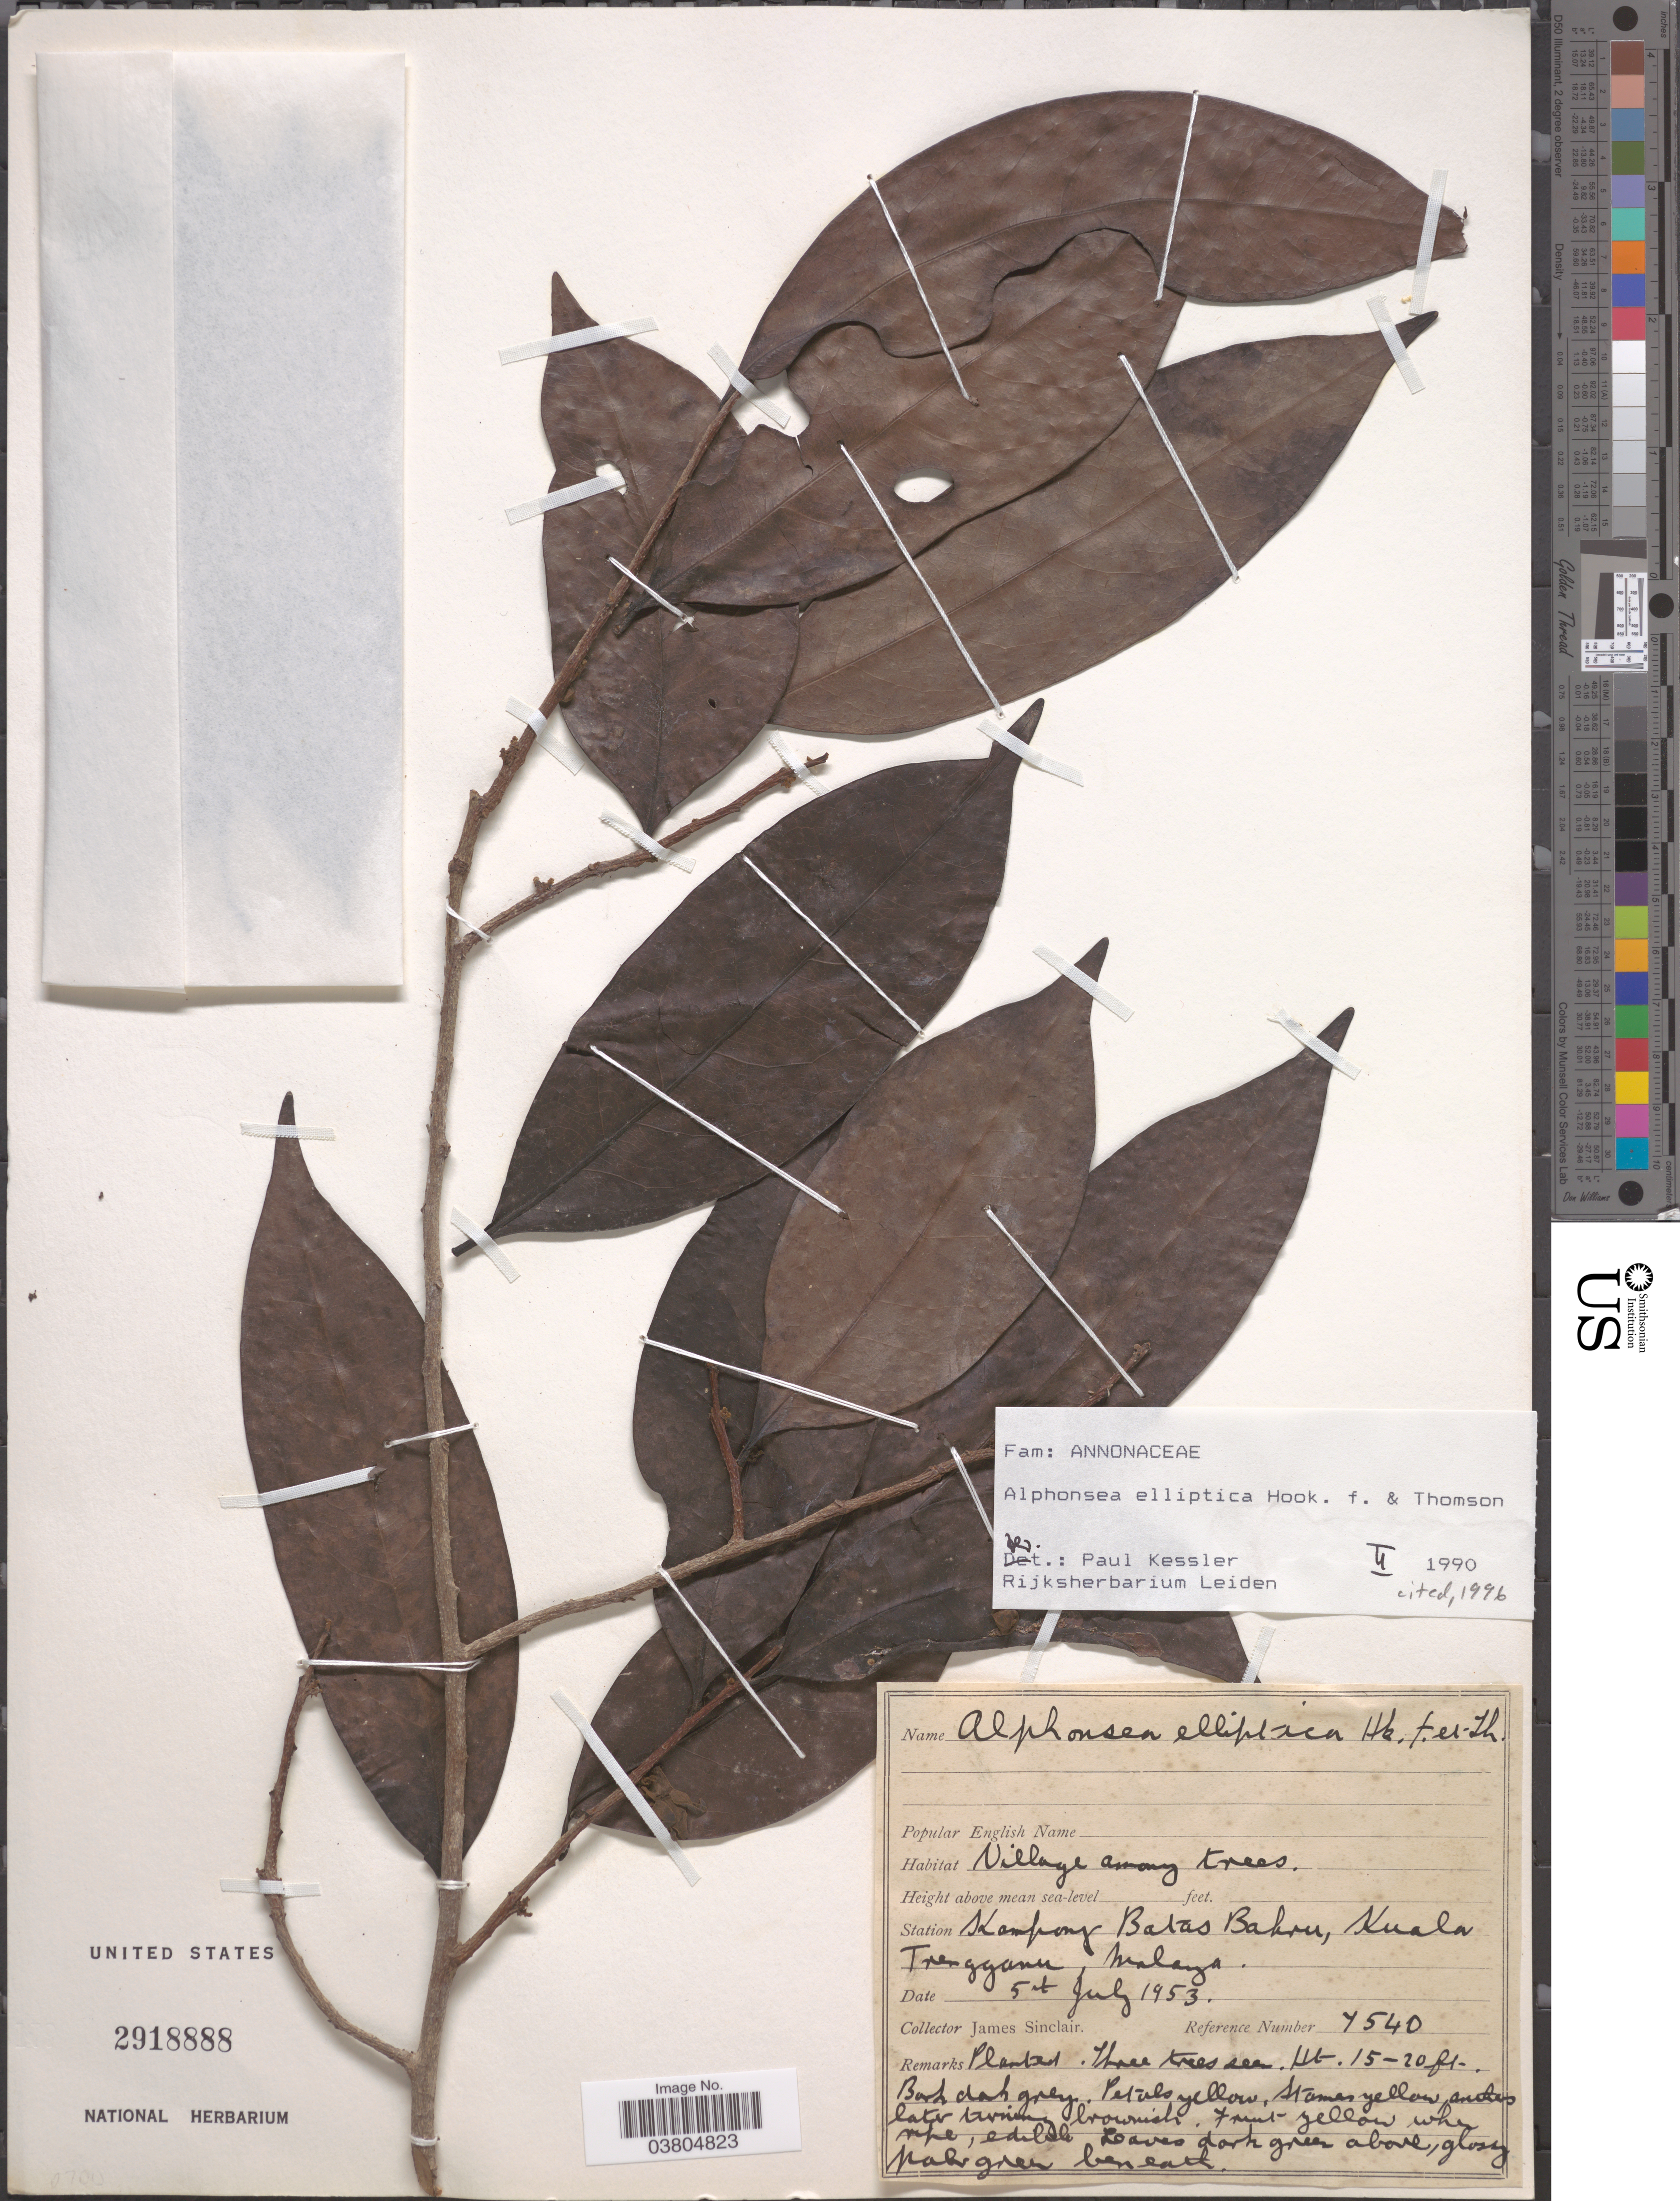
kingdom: Plantae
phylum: Tracheophyta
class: Magnoliopsida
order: Magnoliales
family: Annonaceae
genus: Alphonsea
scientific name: Alphonsea elliptica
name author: Hook. f. & Thomson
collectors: J. Sinclair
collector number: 7540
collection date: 1953-07-05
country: Malaysia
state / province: Terengganu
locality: Station Kampong Batas Bakru, Kuala Trengganu, Malaya.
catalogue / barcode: US 2918888